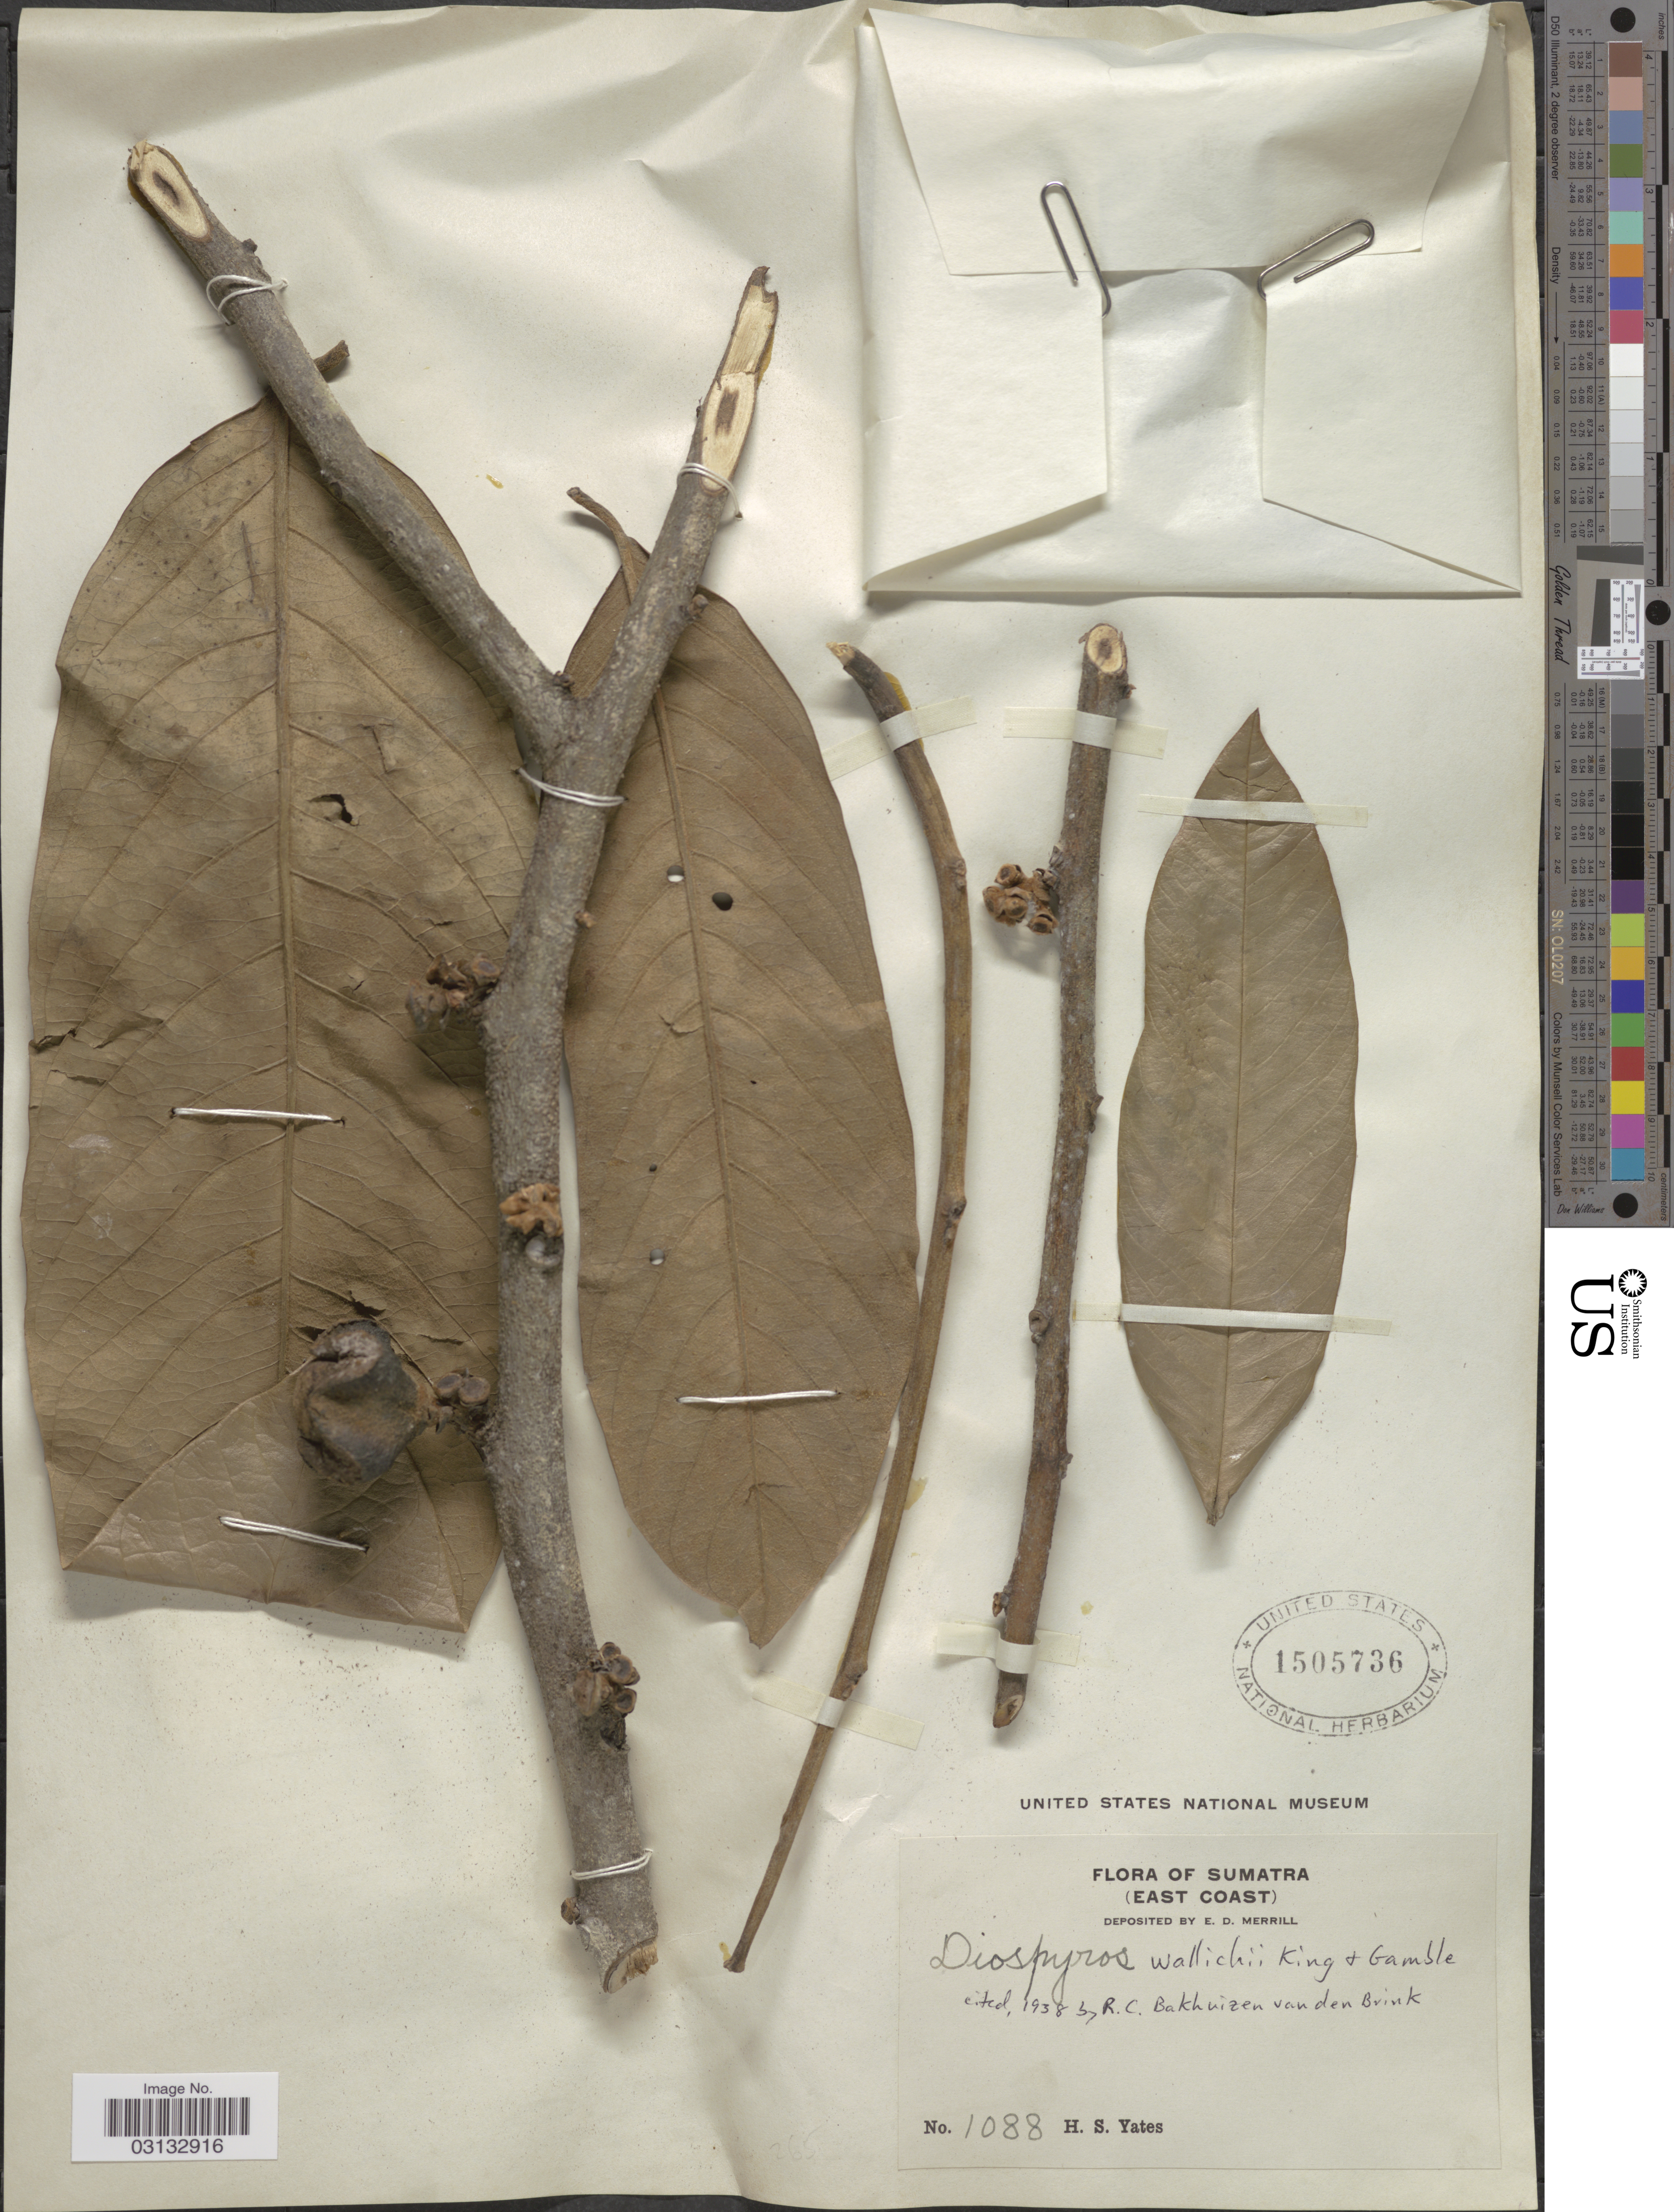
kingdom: Plantae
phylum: Tracheophyta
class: Magnoliopsida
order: Ericales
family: Ebenaceae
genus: Diospyros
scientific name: Diospyros wallichii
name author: King & Gamble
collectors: H. S. Yates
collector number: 1088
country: Indonesia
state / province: Sumatra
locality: (East Coast).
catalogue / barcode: US 1505736